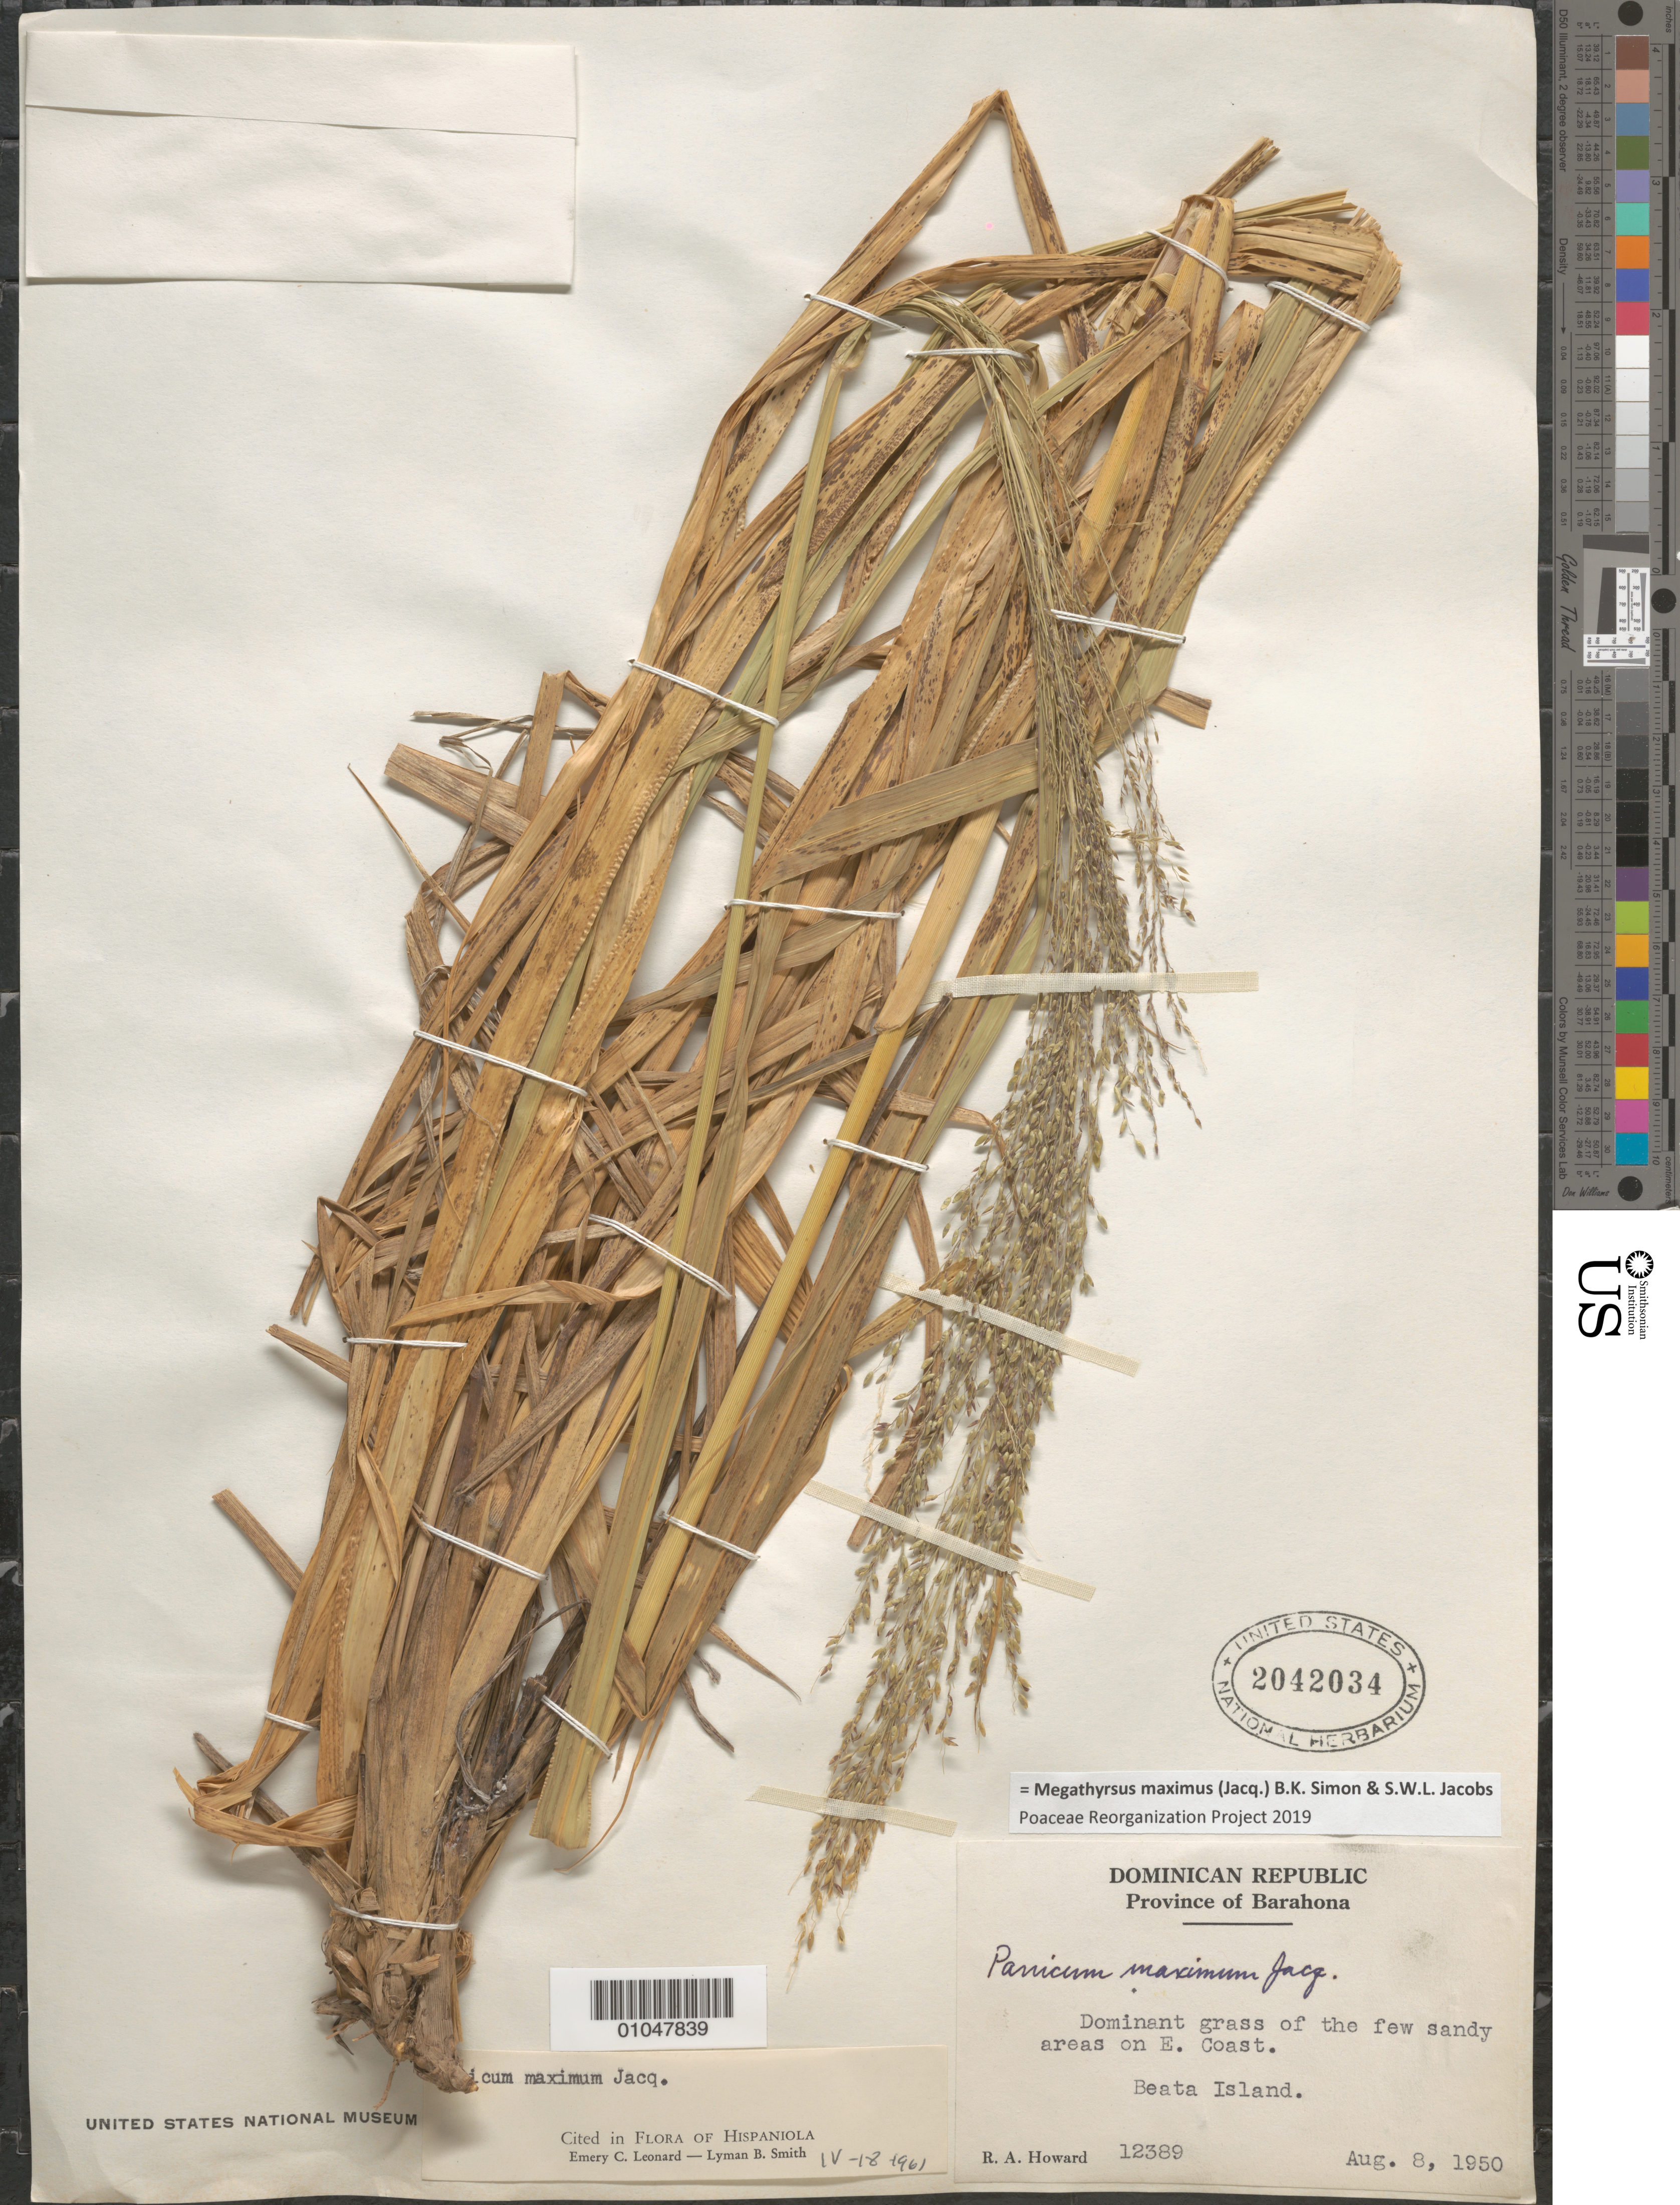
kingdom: Plantae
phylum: Tracheophyta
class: Liliopsida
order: Poales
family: Poaceae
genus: Panicum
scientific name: Panicum maximum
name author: Jacq.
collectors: R. A. Howard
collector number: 12389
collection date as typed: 08 Aug 1950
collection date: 1950-08-08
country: Dominican Republic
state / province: Barahona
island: Hispaniola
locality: Beata island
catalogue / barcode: US 2042034